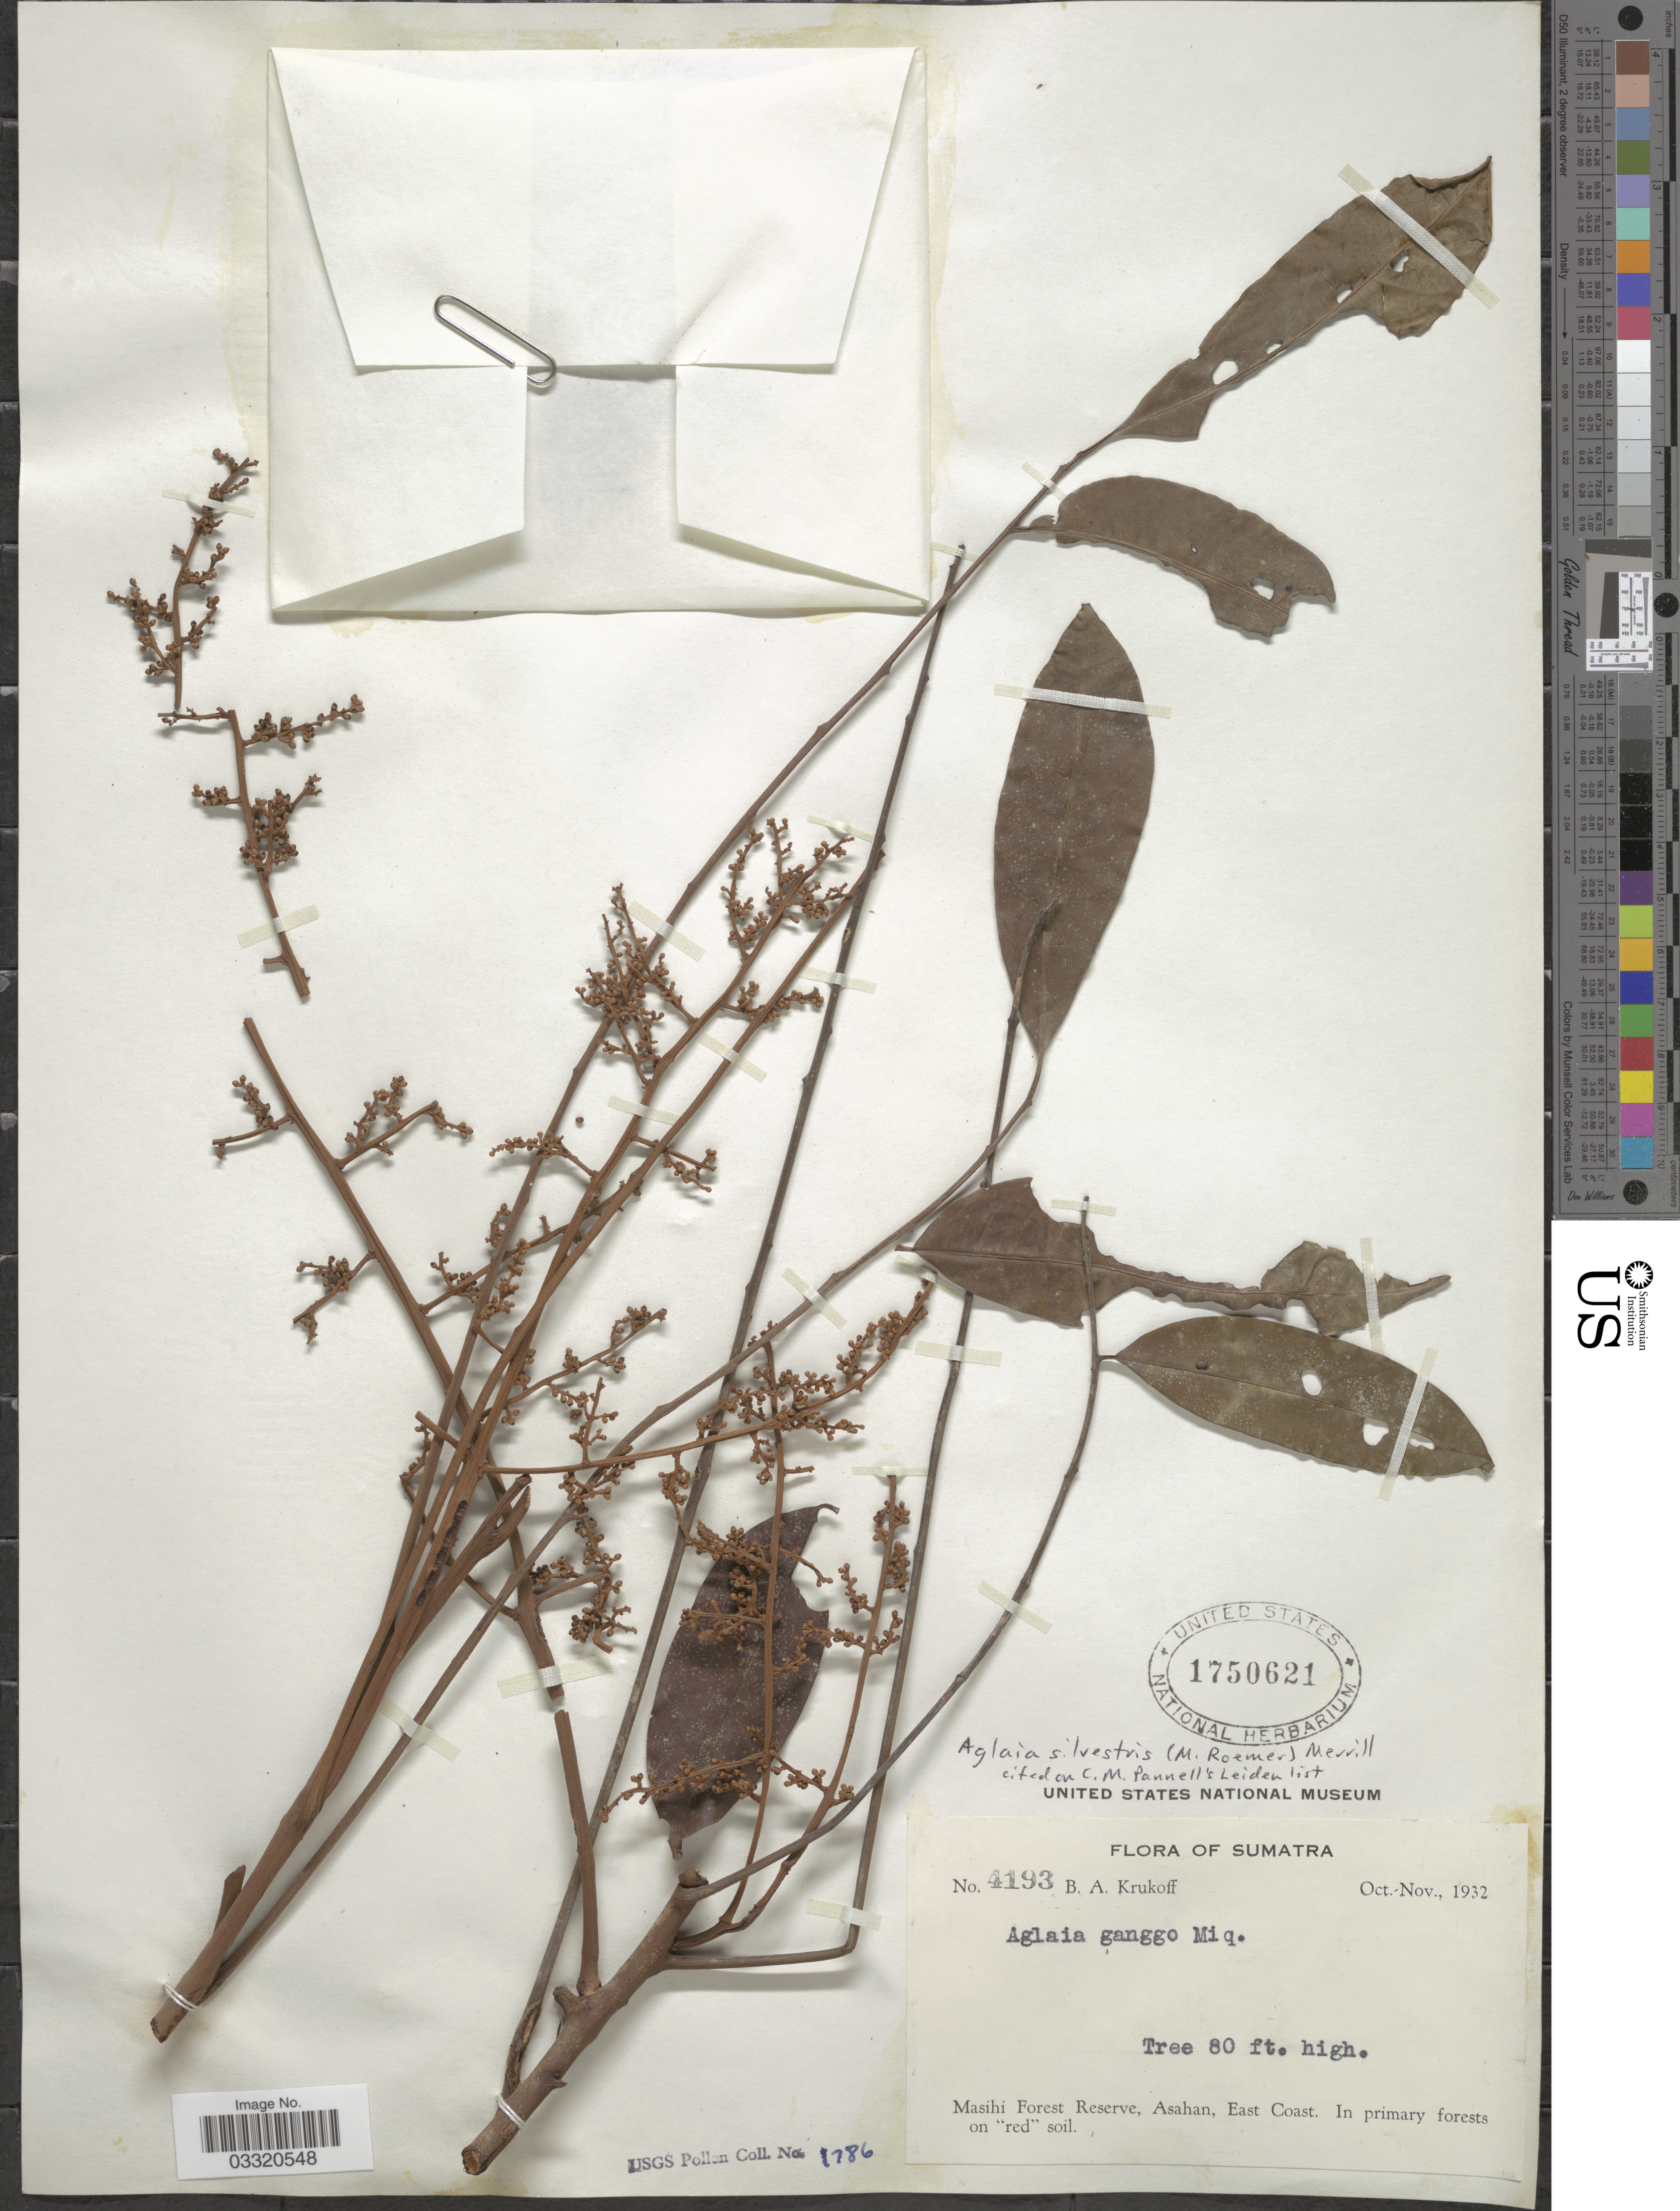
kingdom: Plantae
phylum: Tracheophyta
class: Magnoliopsida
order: Sapindales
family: Meliaceae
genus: Aglaia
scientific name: Aglaia silvestris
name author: (M. Roem.) Merr.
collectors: B. A. Krukoff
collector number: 4193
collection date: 1932-10/1932-11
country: Indonesia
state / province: Sumatra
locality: Masihi Forest Reserve, Asahan, East Coast.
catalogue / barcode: US 1750621